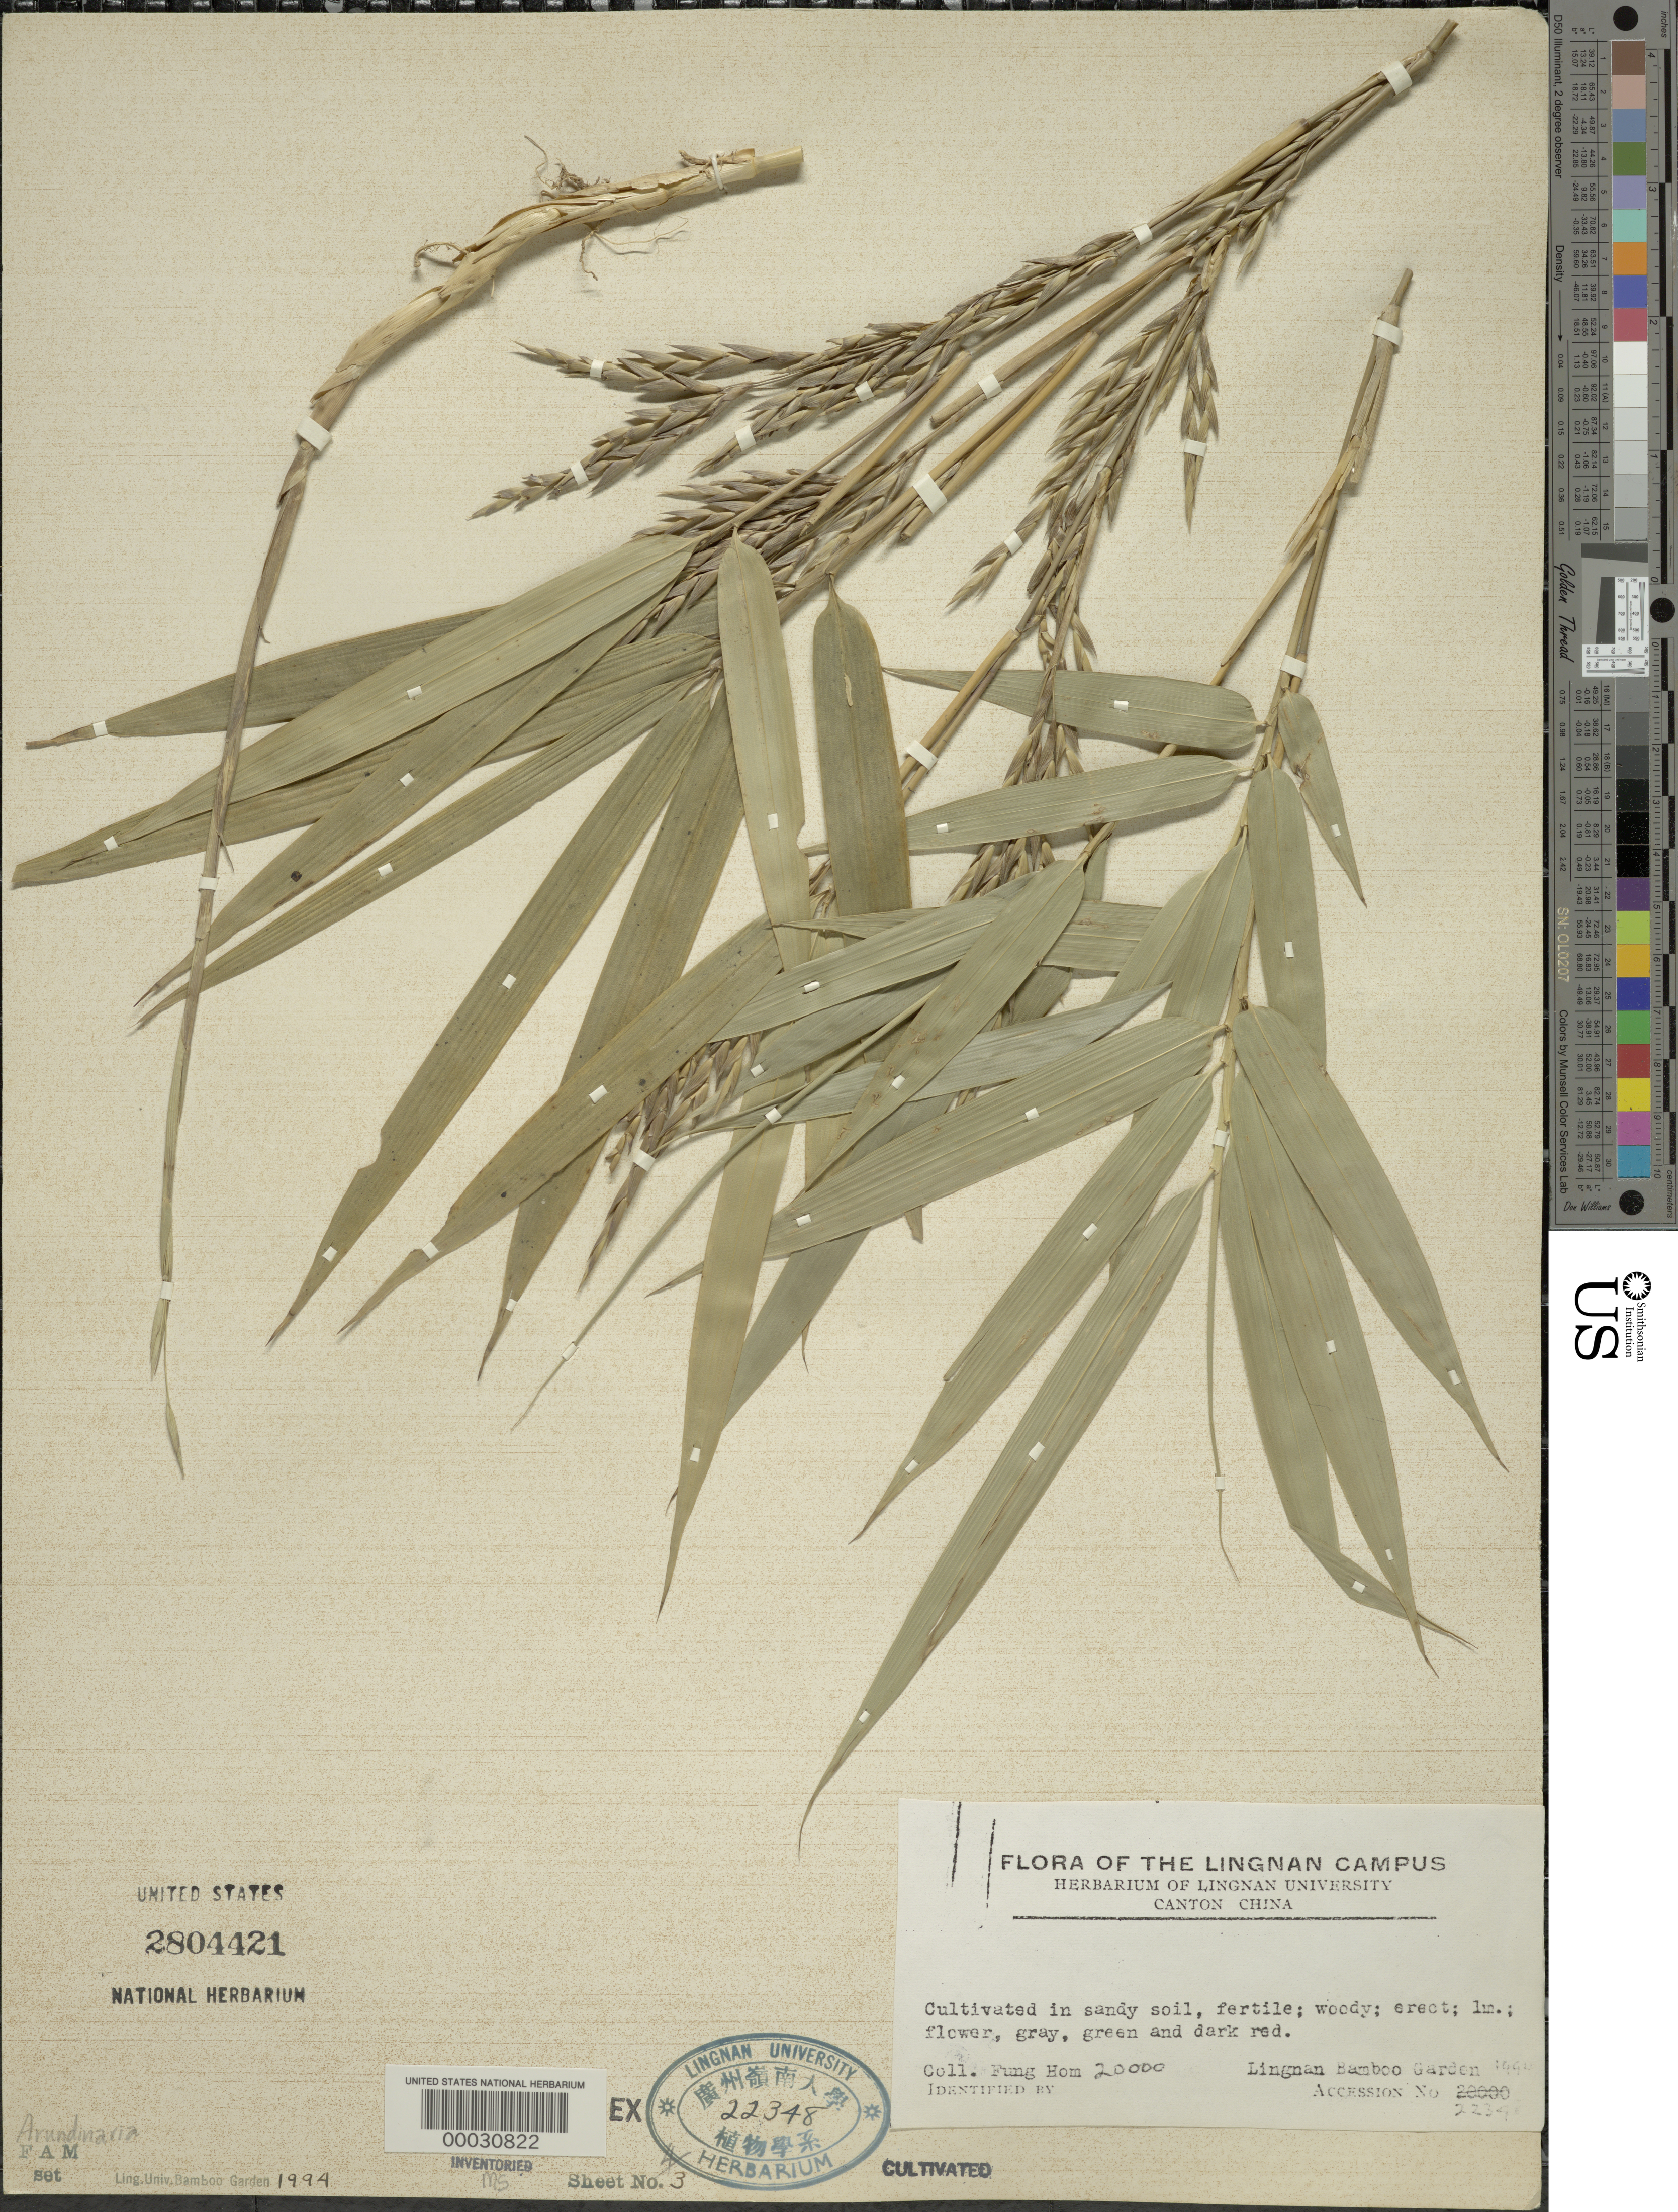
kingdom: Plantae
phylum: Tracheophyta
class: Liliopsida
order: Poales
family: Poaceae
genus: Arundinaria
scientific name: Arundinaria sp.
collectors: H. L. Fung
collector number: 2000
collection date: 1932-04-01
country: China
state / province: Guangdong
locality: Grown in Lingnan University Bamboo Garden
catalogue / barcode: US 2804421